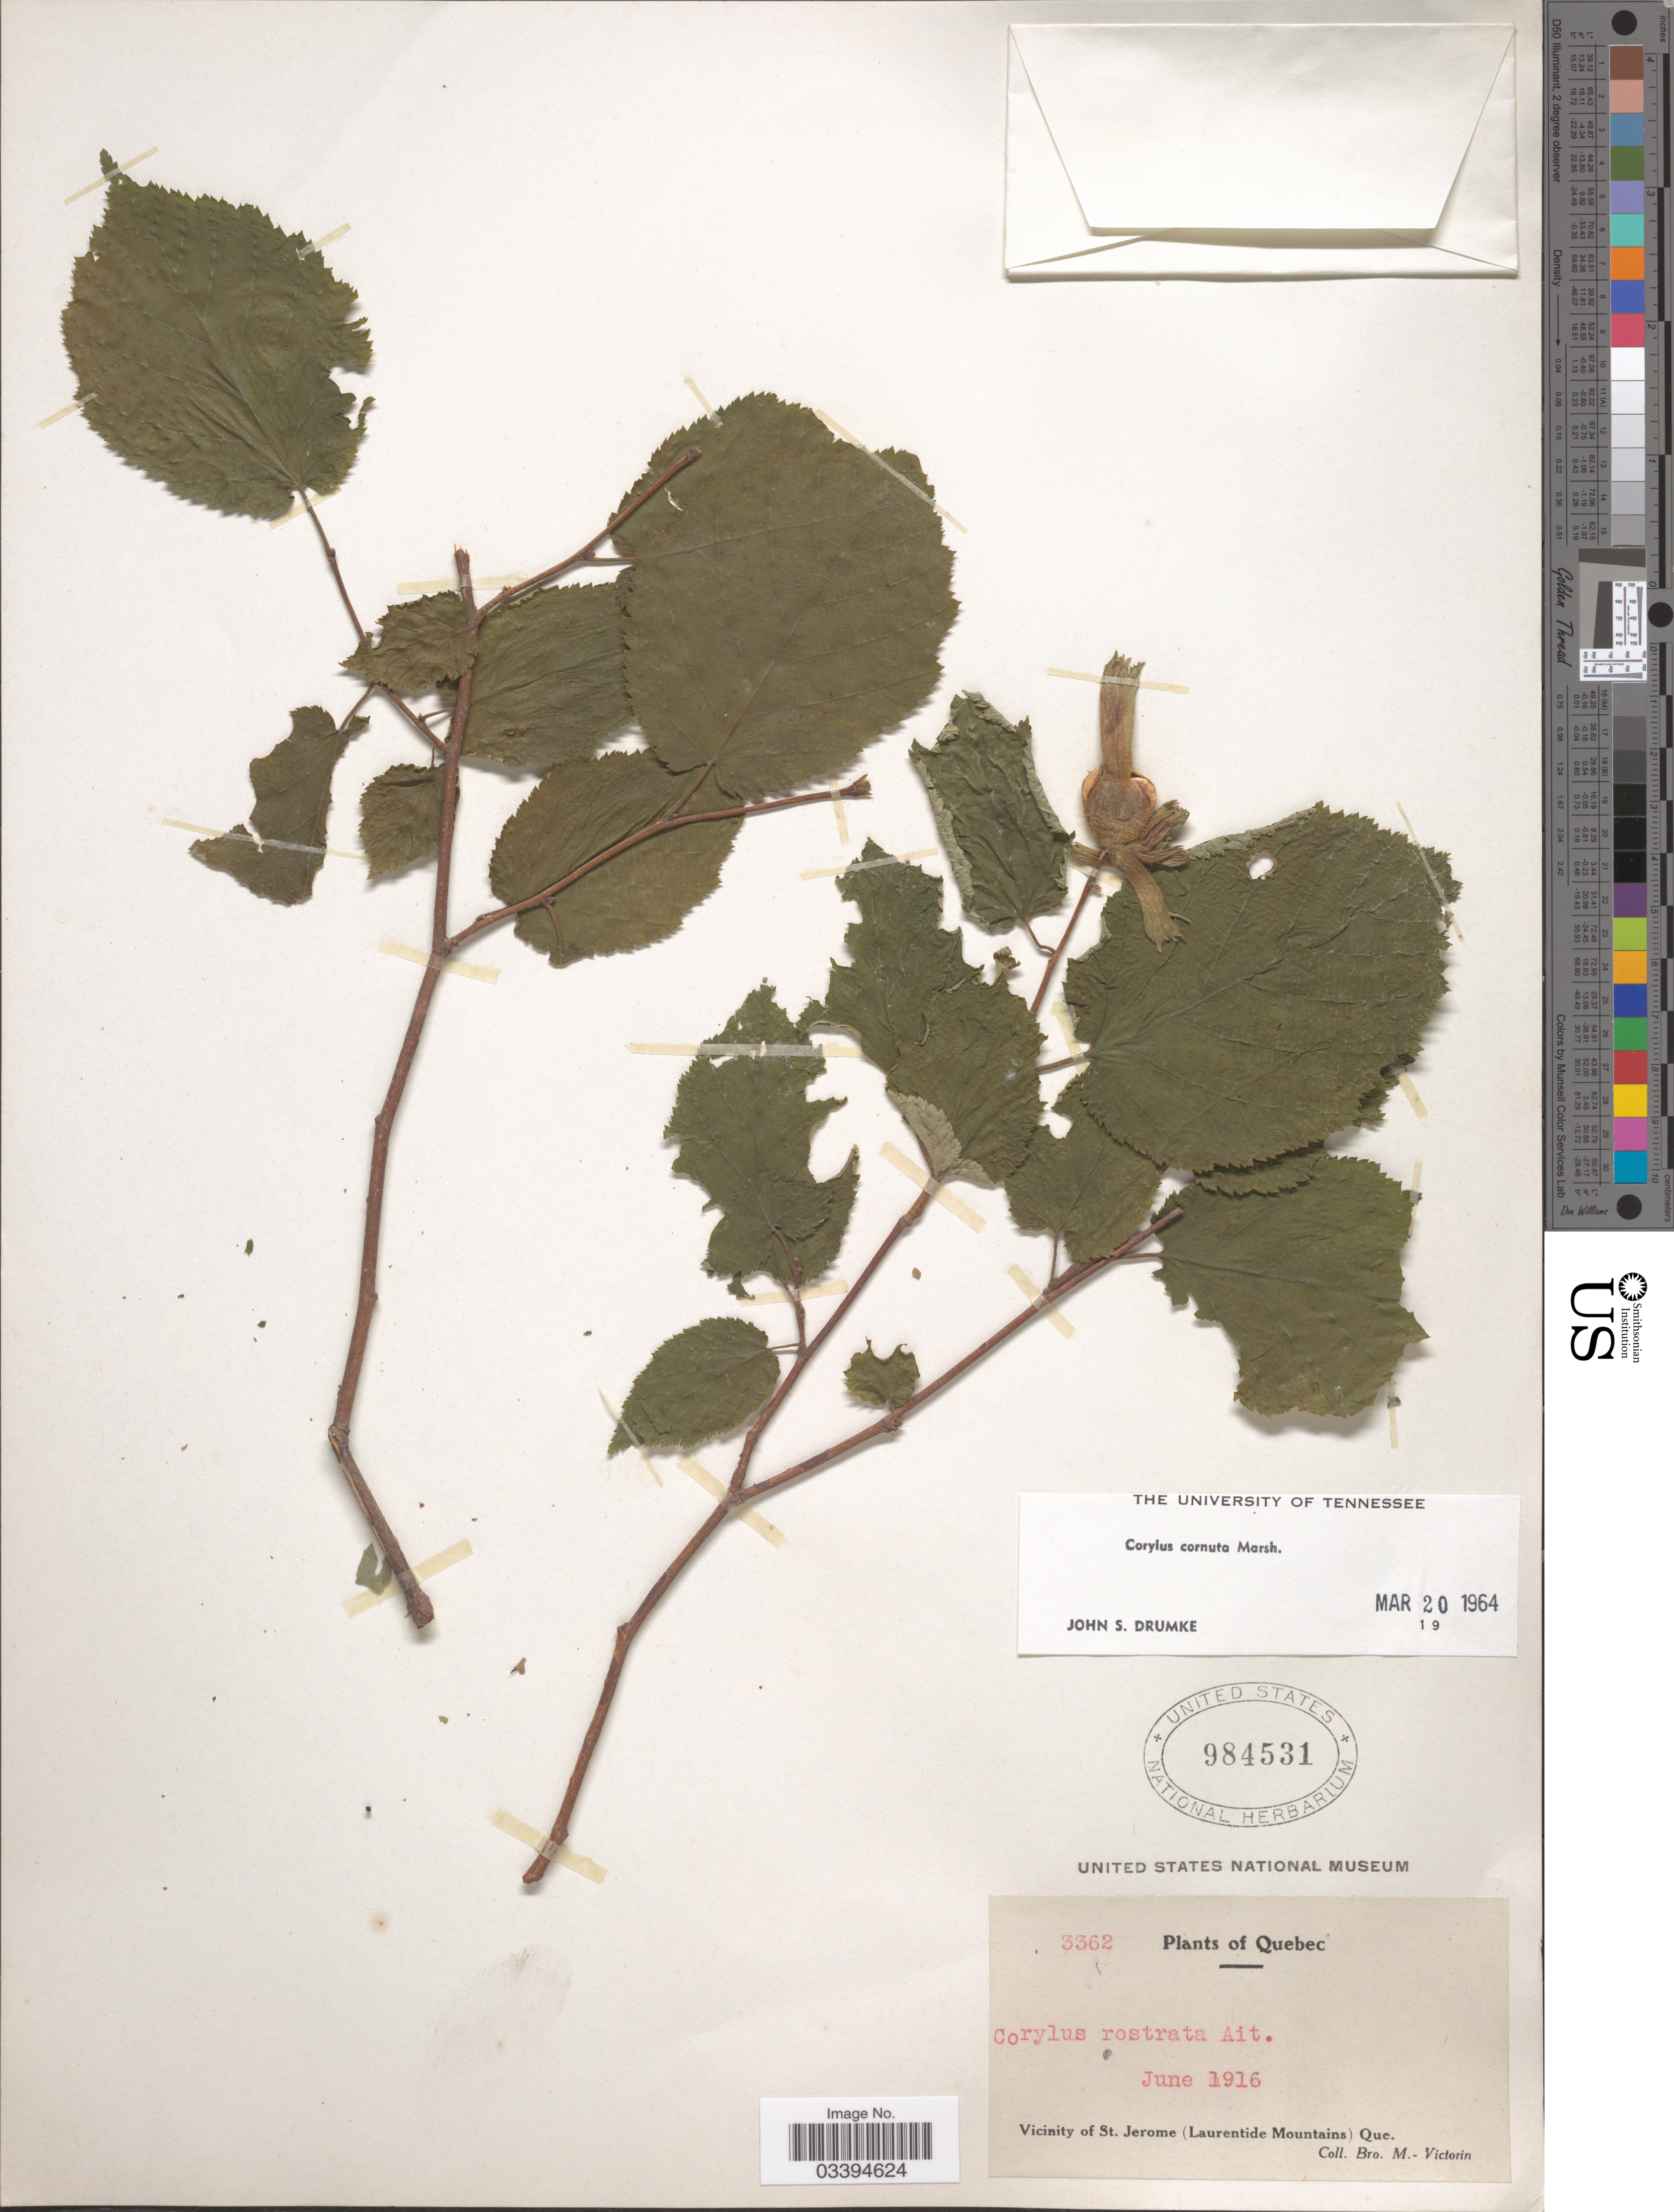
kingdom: Plantae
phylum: Tracheophyta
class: Magnoliopsida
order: Fagales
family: Betulaceae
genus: Corylus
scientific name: Corylus cornuta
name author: Marshall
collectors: Fr. Marie-Victorin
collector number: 3362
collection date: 1916-06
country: Canada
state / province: Quebec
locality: Vicinity of St. Jerome (Laurentide Mountains).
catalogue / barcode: US 984531